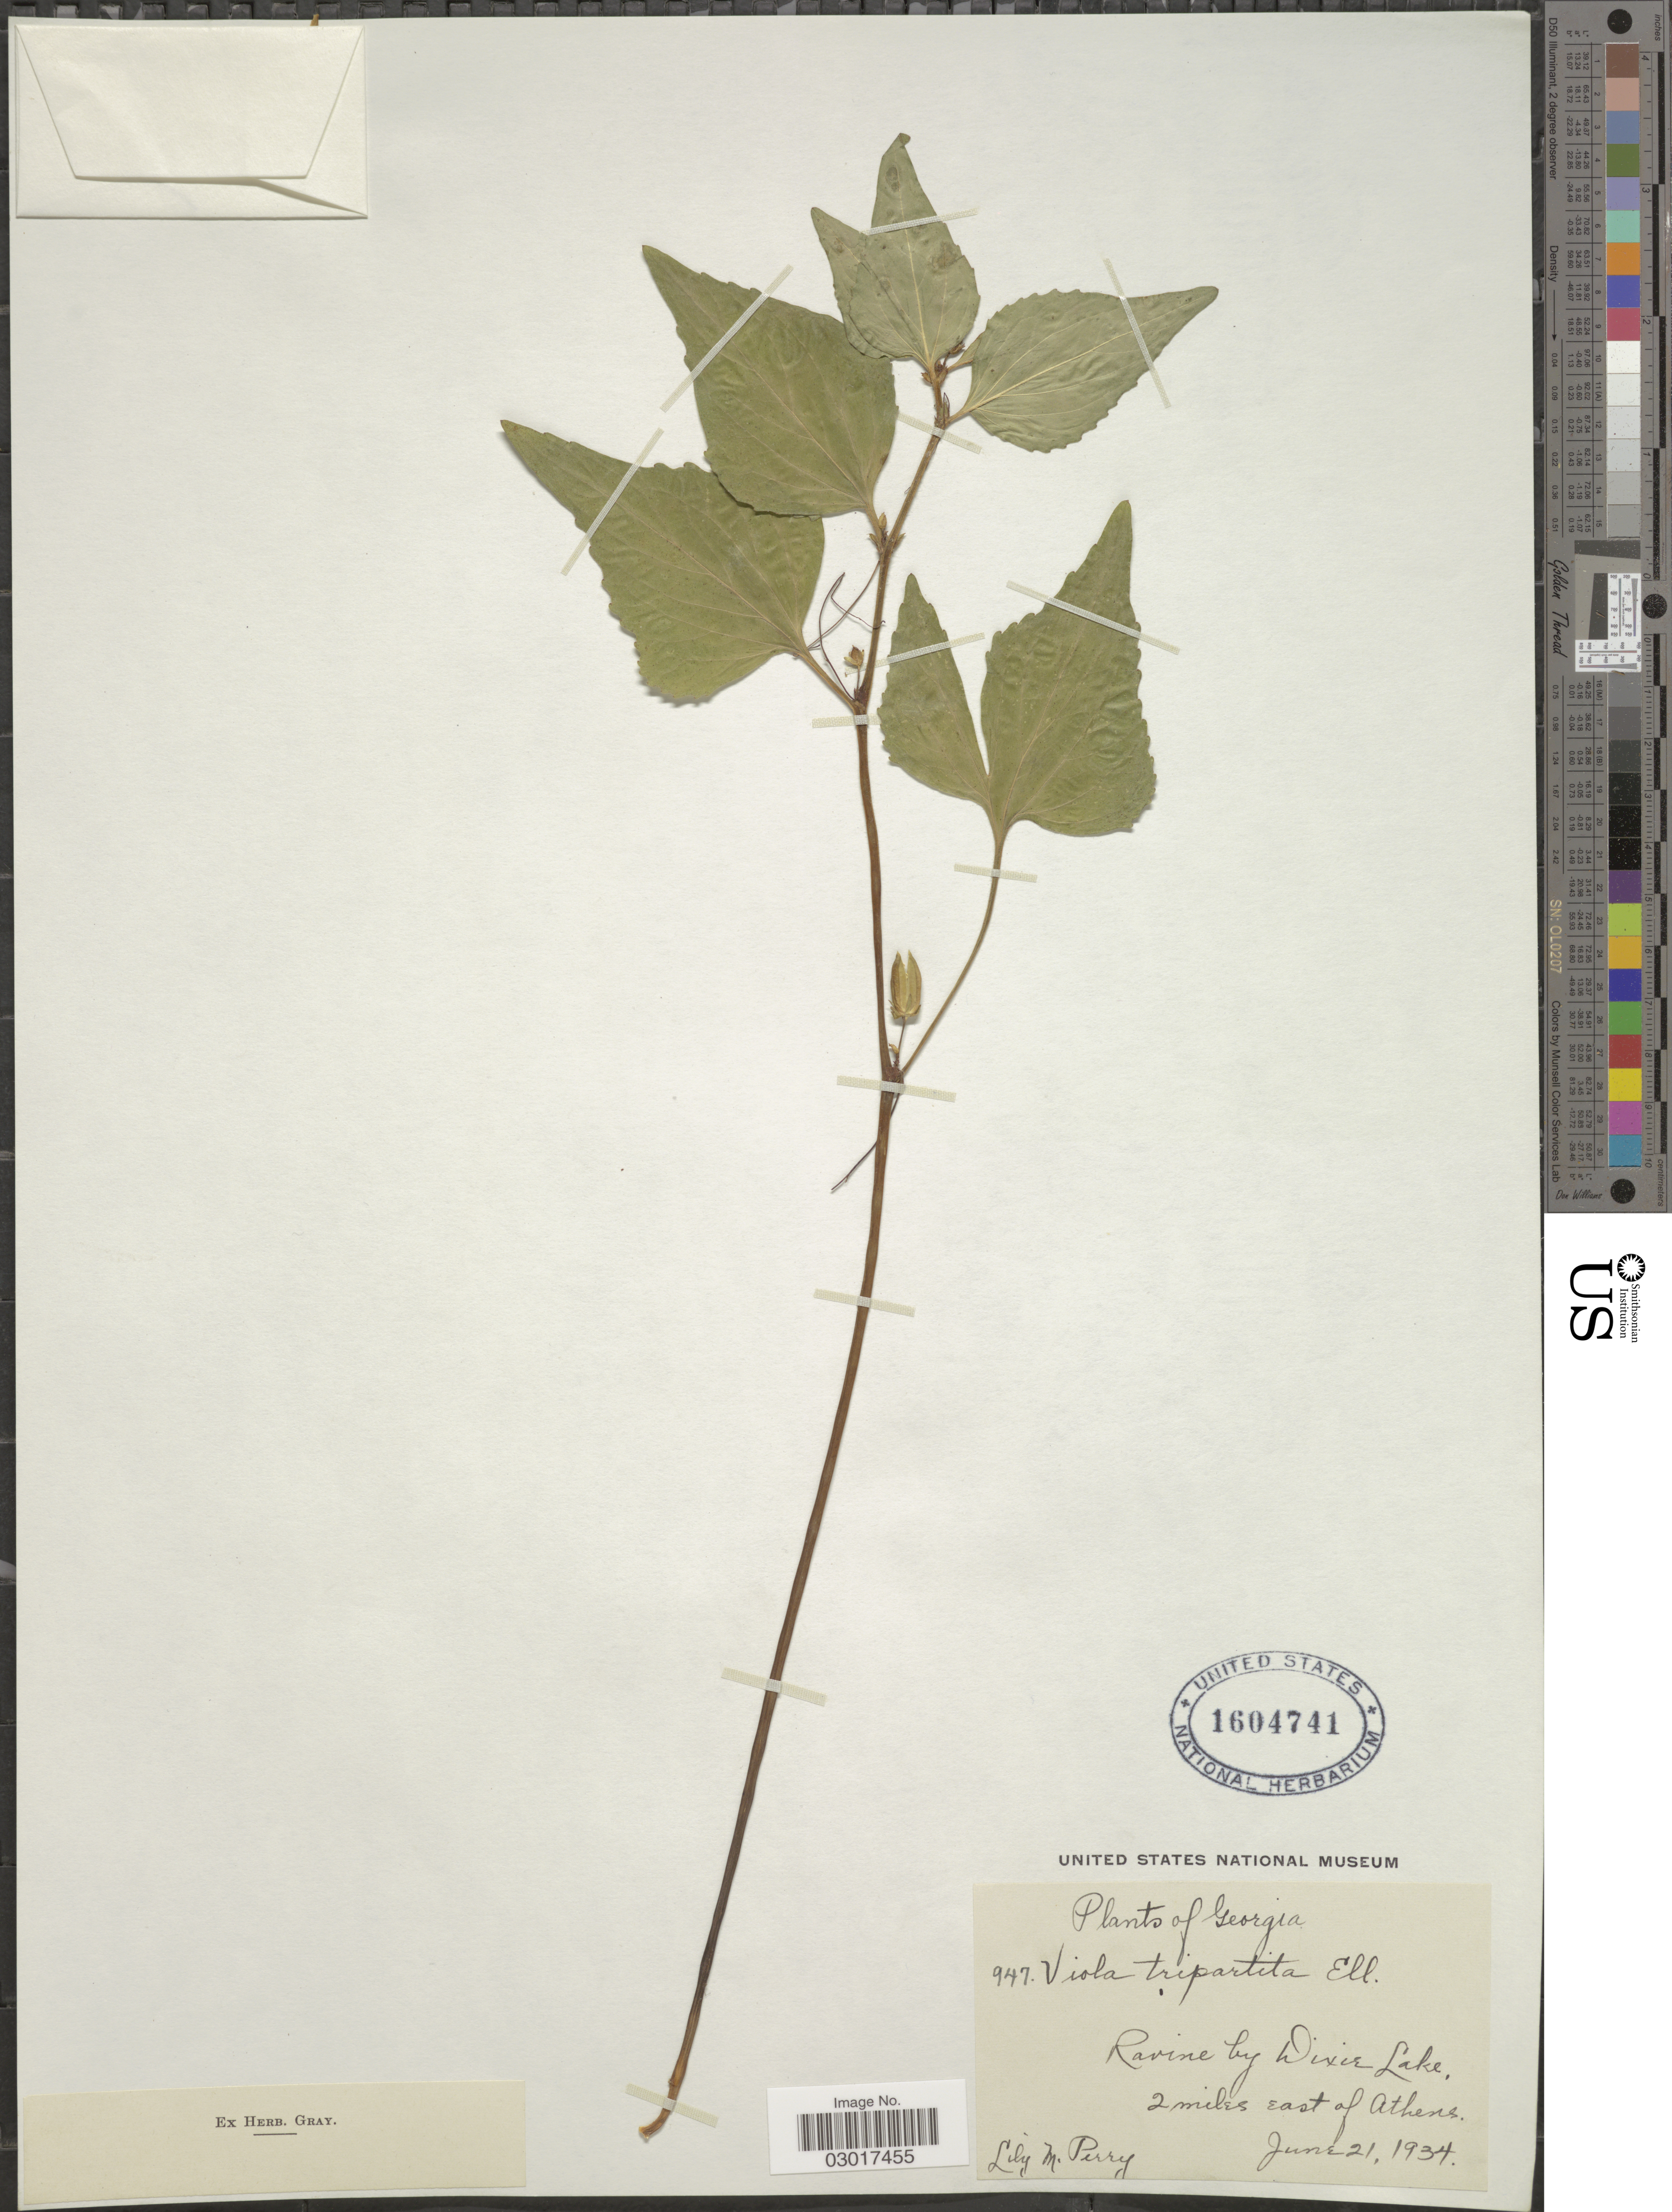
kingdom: Plantae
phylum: Tracheophyta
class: Magnoliopsida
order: Malpighiales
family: Violaceae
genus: Viola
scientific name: Viola tripartita var. glaberrima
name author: (Ging.) R.M. Harper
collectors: L. M. Perry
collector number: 947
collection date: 1934-06-21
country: United States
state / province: Georgia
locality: Ravine by Dixie Lake, 2 miles East of Athens.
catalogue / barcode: US 1604741